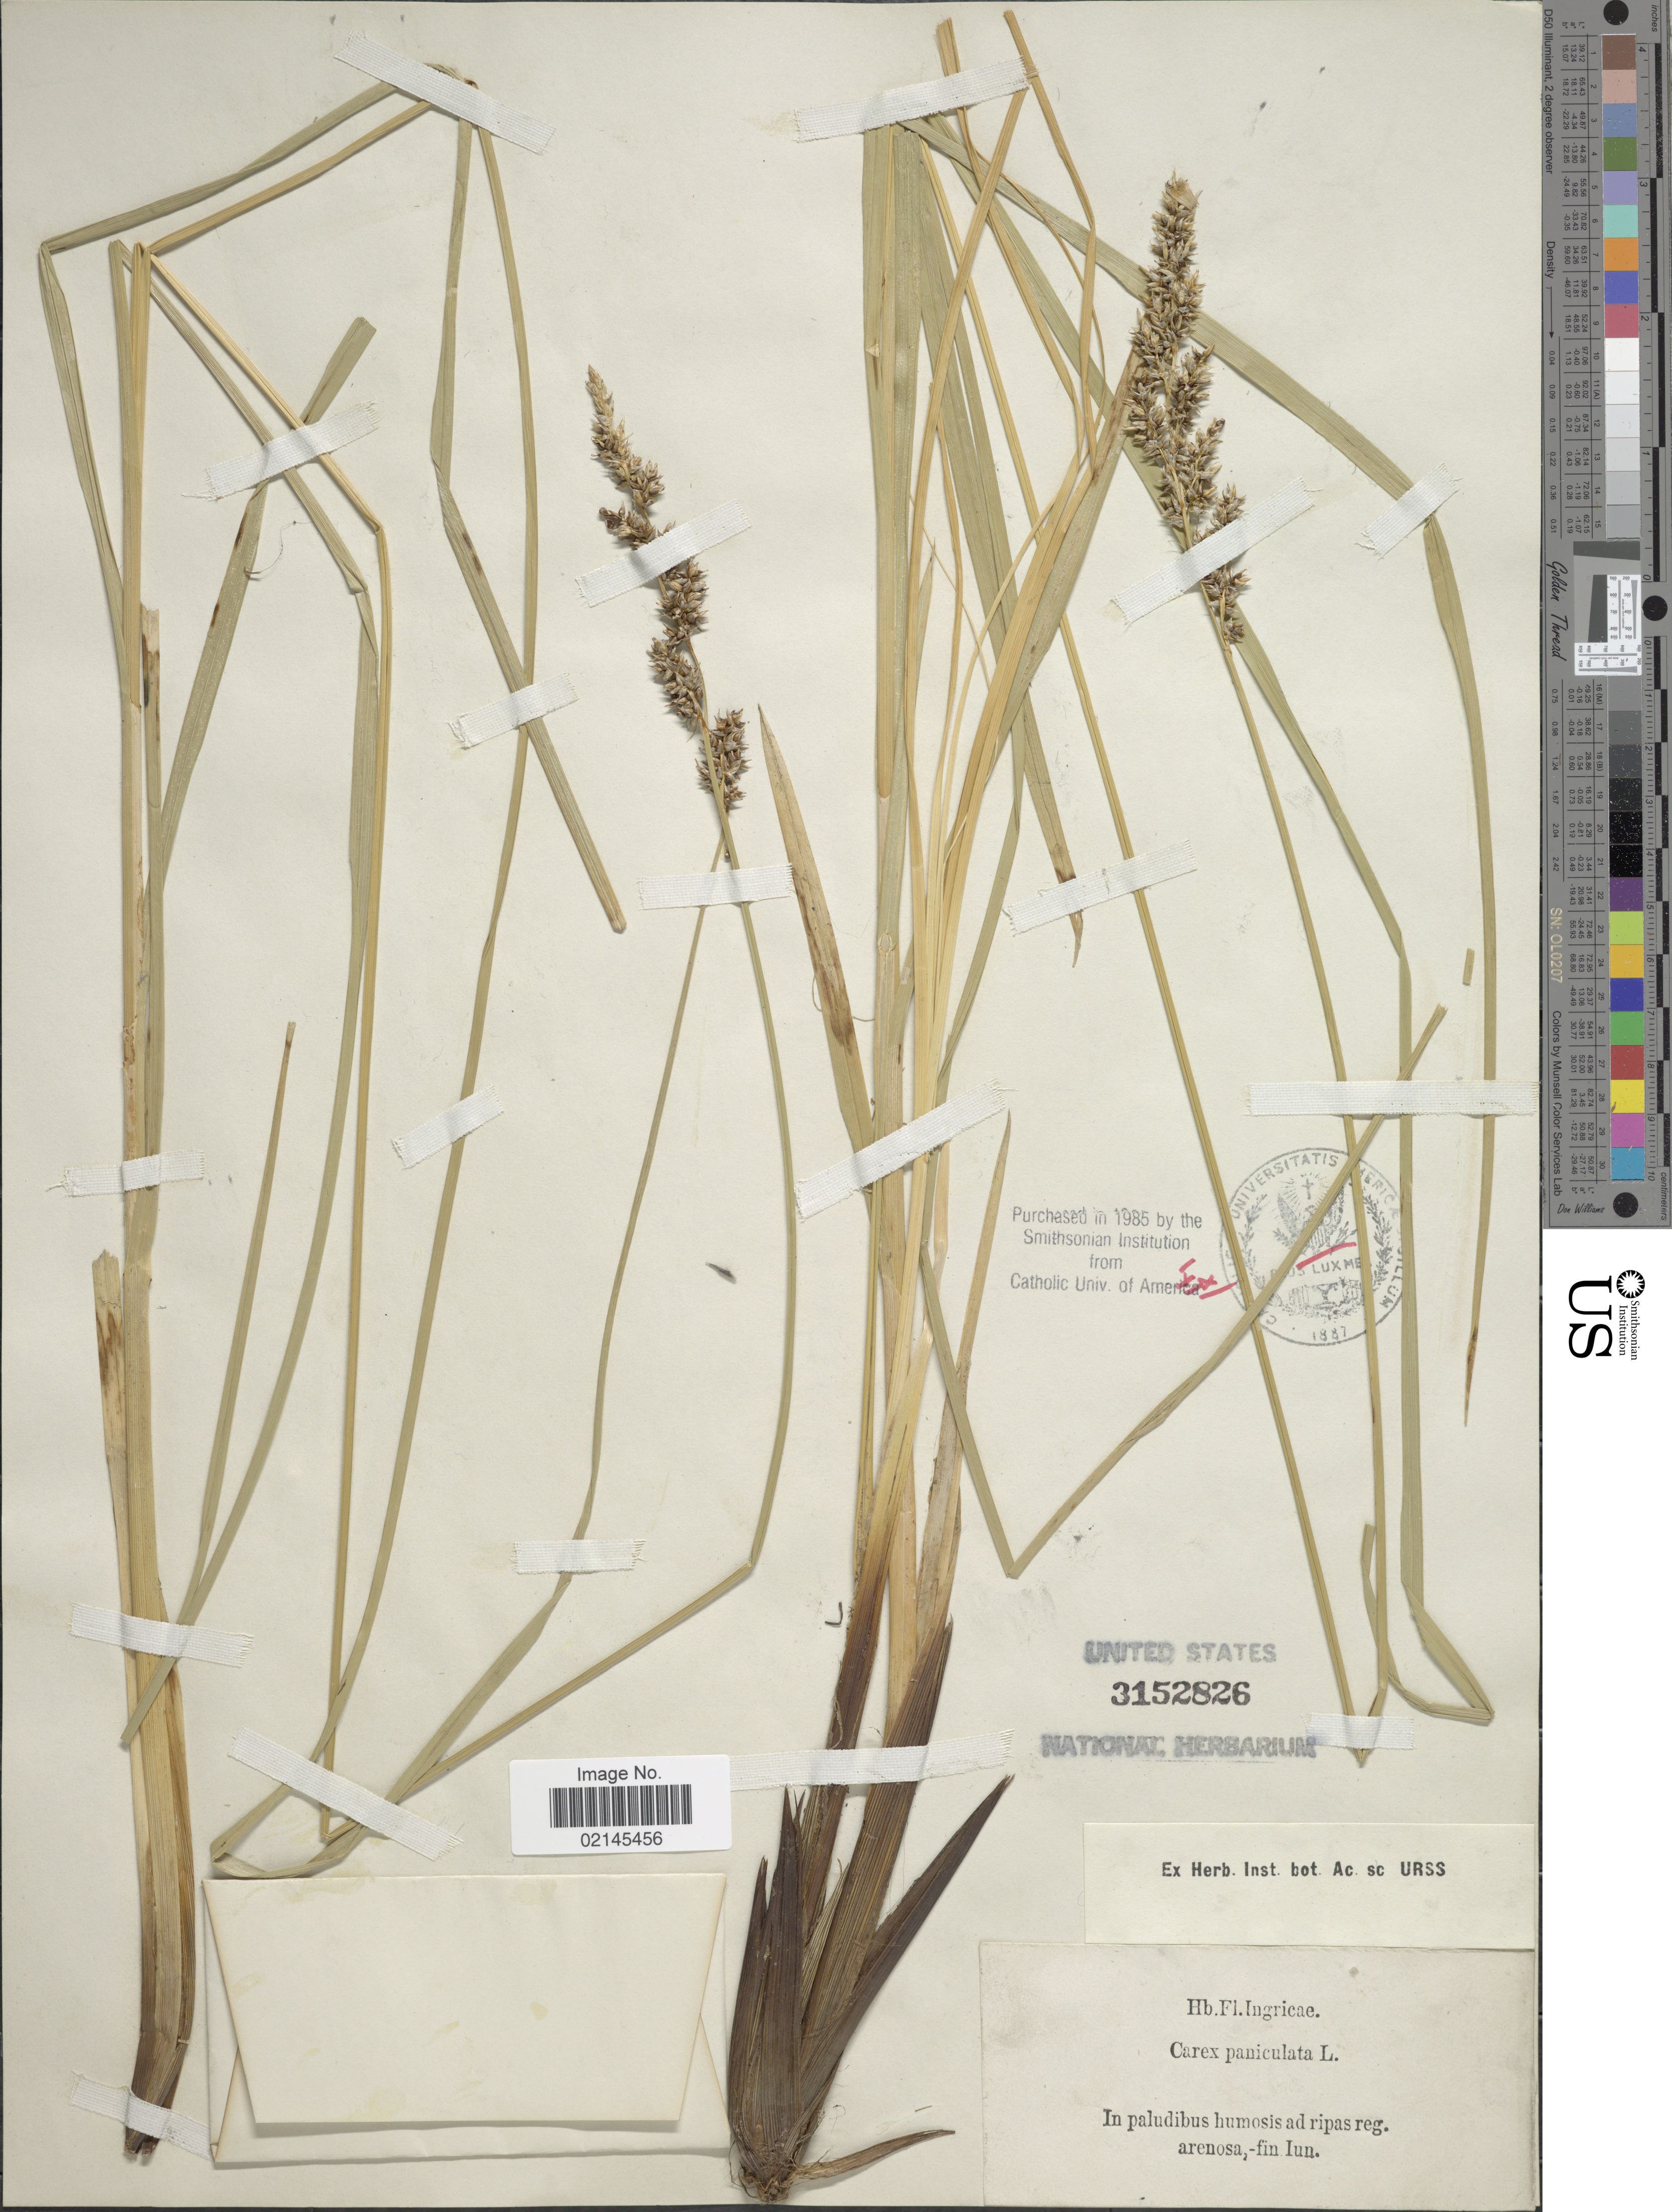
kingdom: Plantae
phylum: Tracheophyta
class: Liliopsida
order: Poales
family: Cyperaceae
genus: Carex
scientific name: Carex paniculata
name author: L.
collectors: ex herb. Instituti Botanici Academiae Sc. URSS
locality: Ingricae, fin Iun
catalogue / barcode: US 3152826